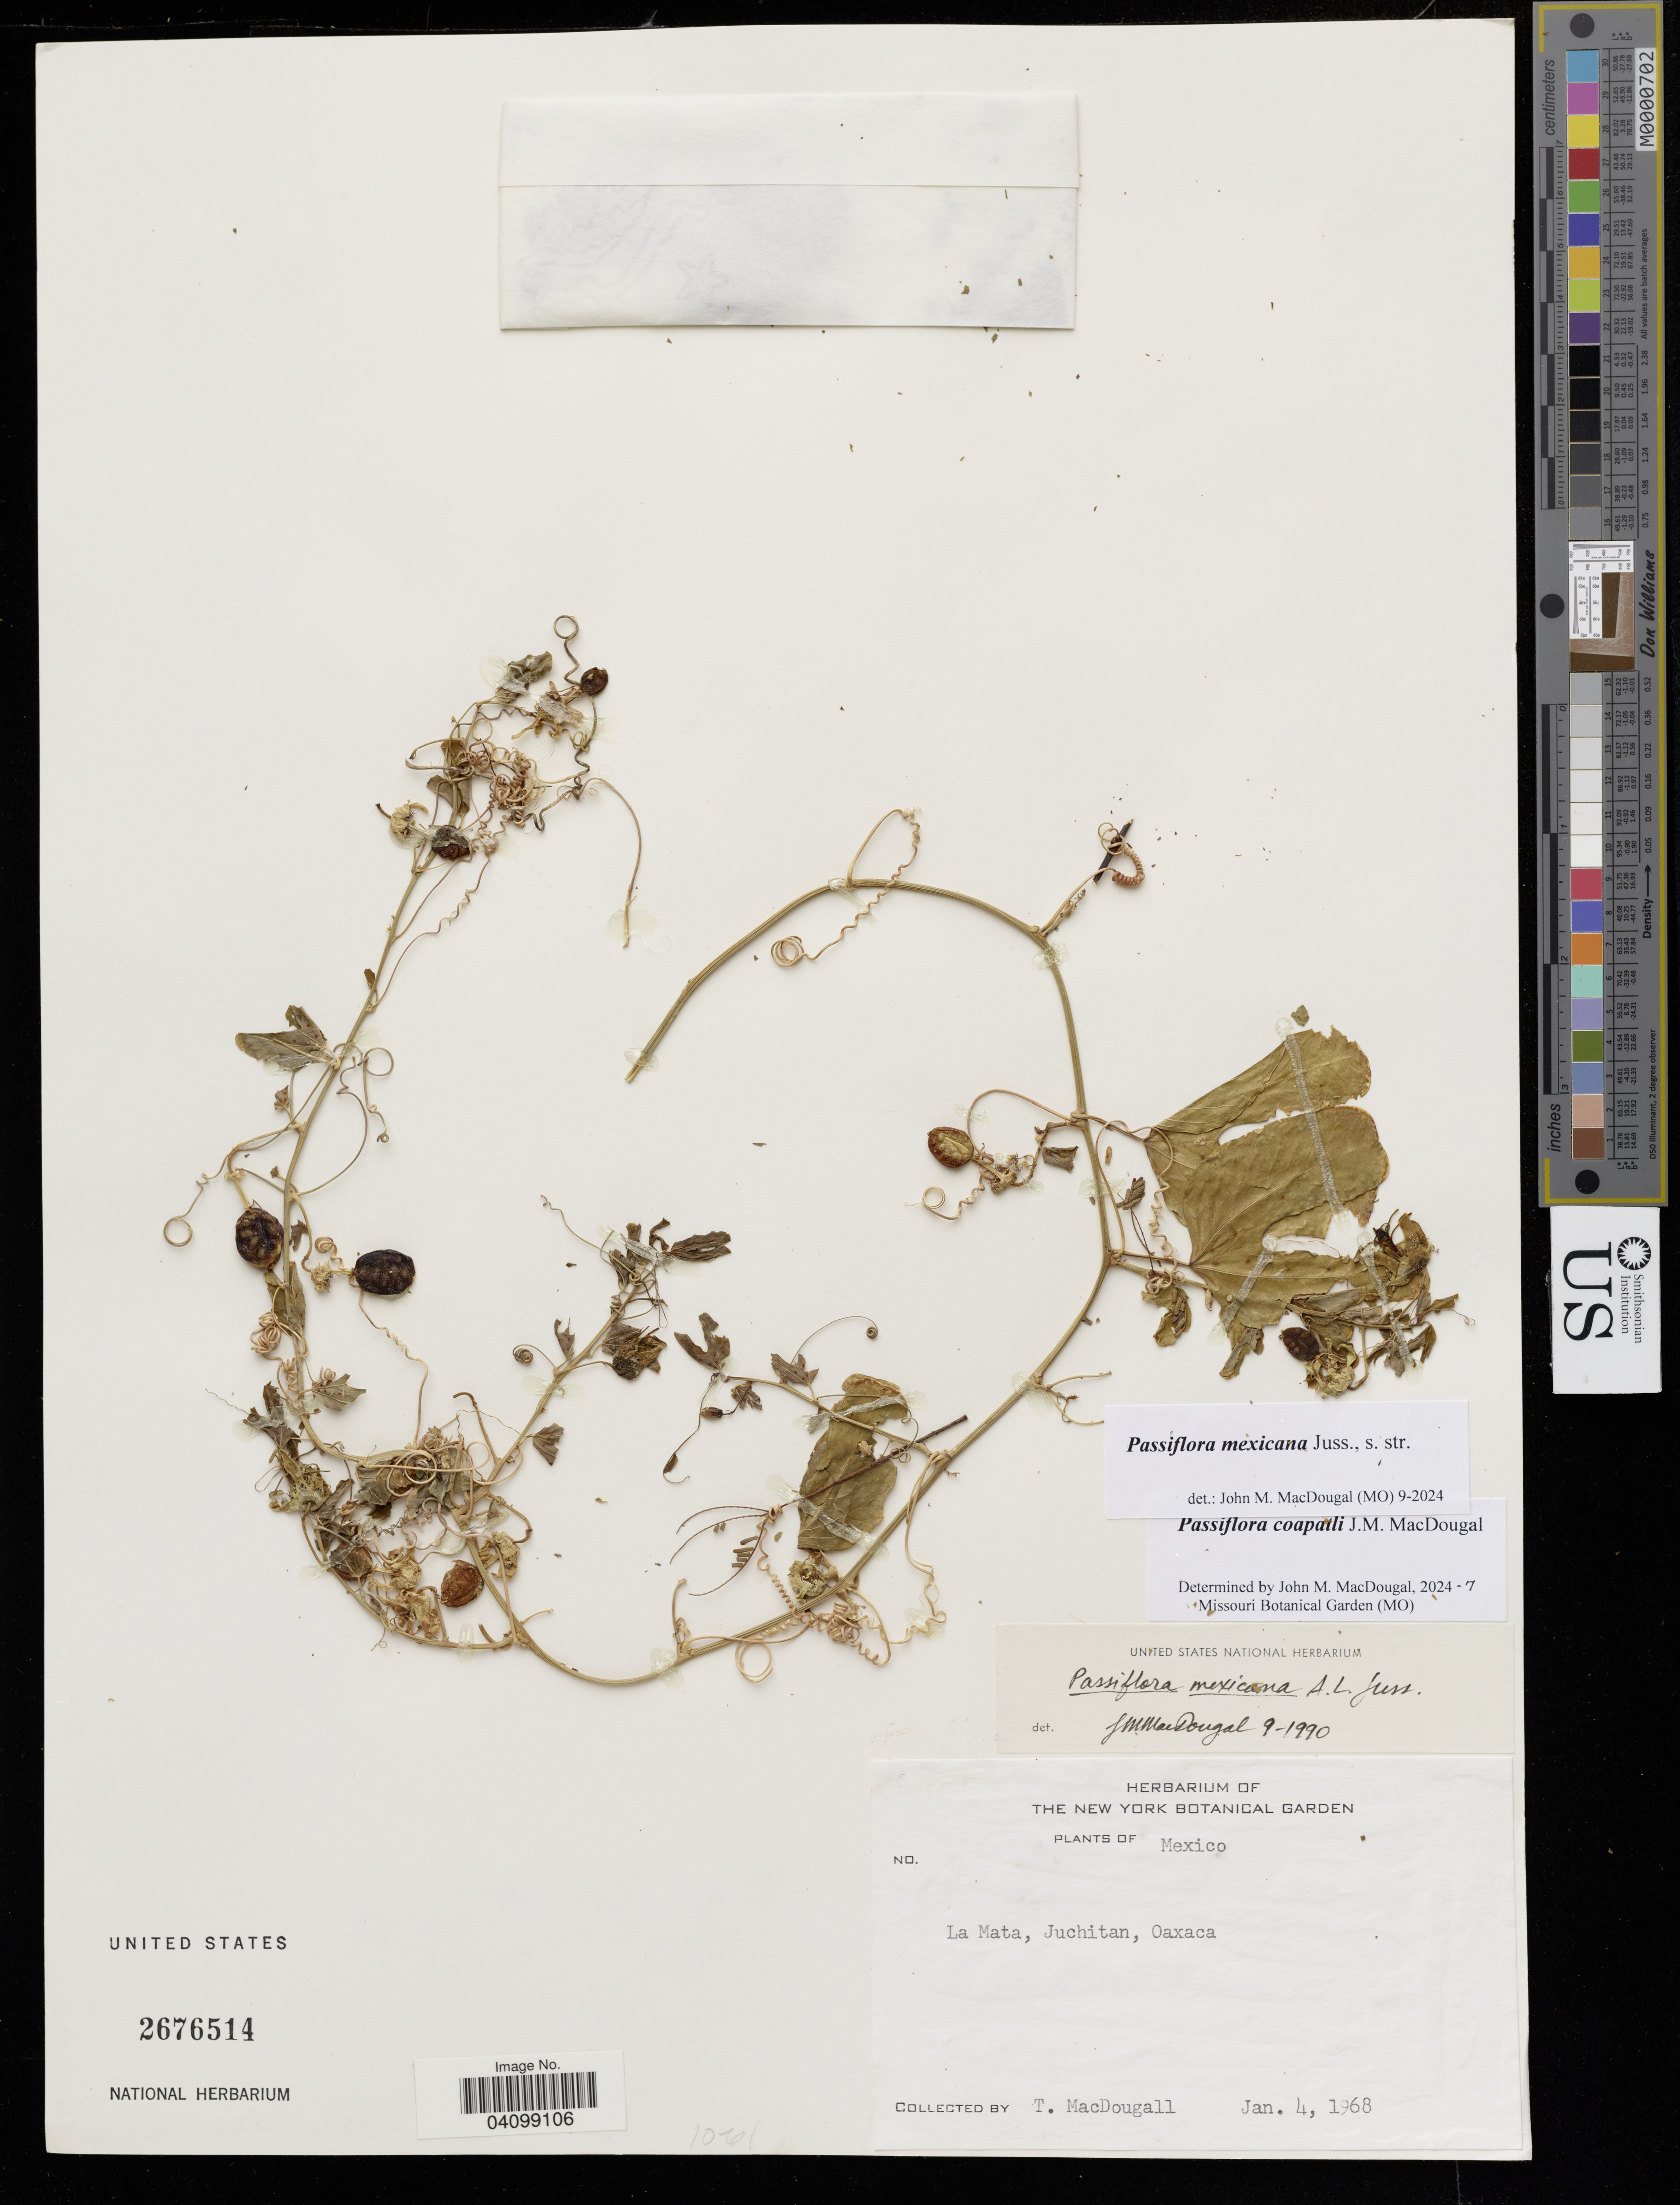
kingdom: Plantae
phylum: Tracheophyta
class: Magnoliopsida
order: Malpighiales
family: Passifloraceae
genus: Passiflora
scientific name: Passiflora mexicana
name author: Juss.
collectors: T. Macdougall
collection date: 1968-01-04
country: Mexico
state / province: Oaxaca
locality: La Mata, Juchitan.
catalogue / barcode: US 2676514